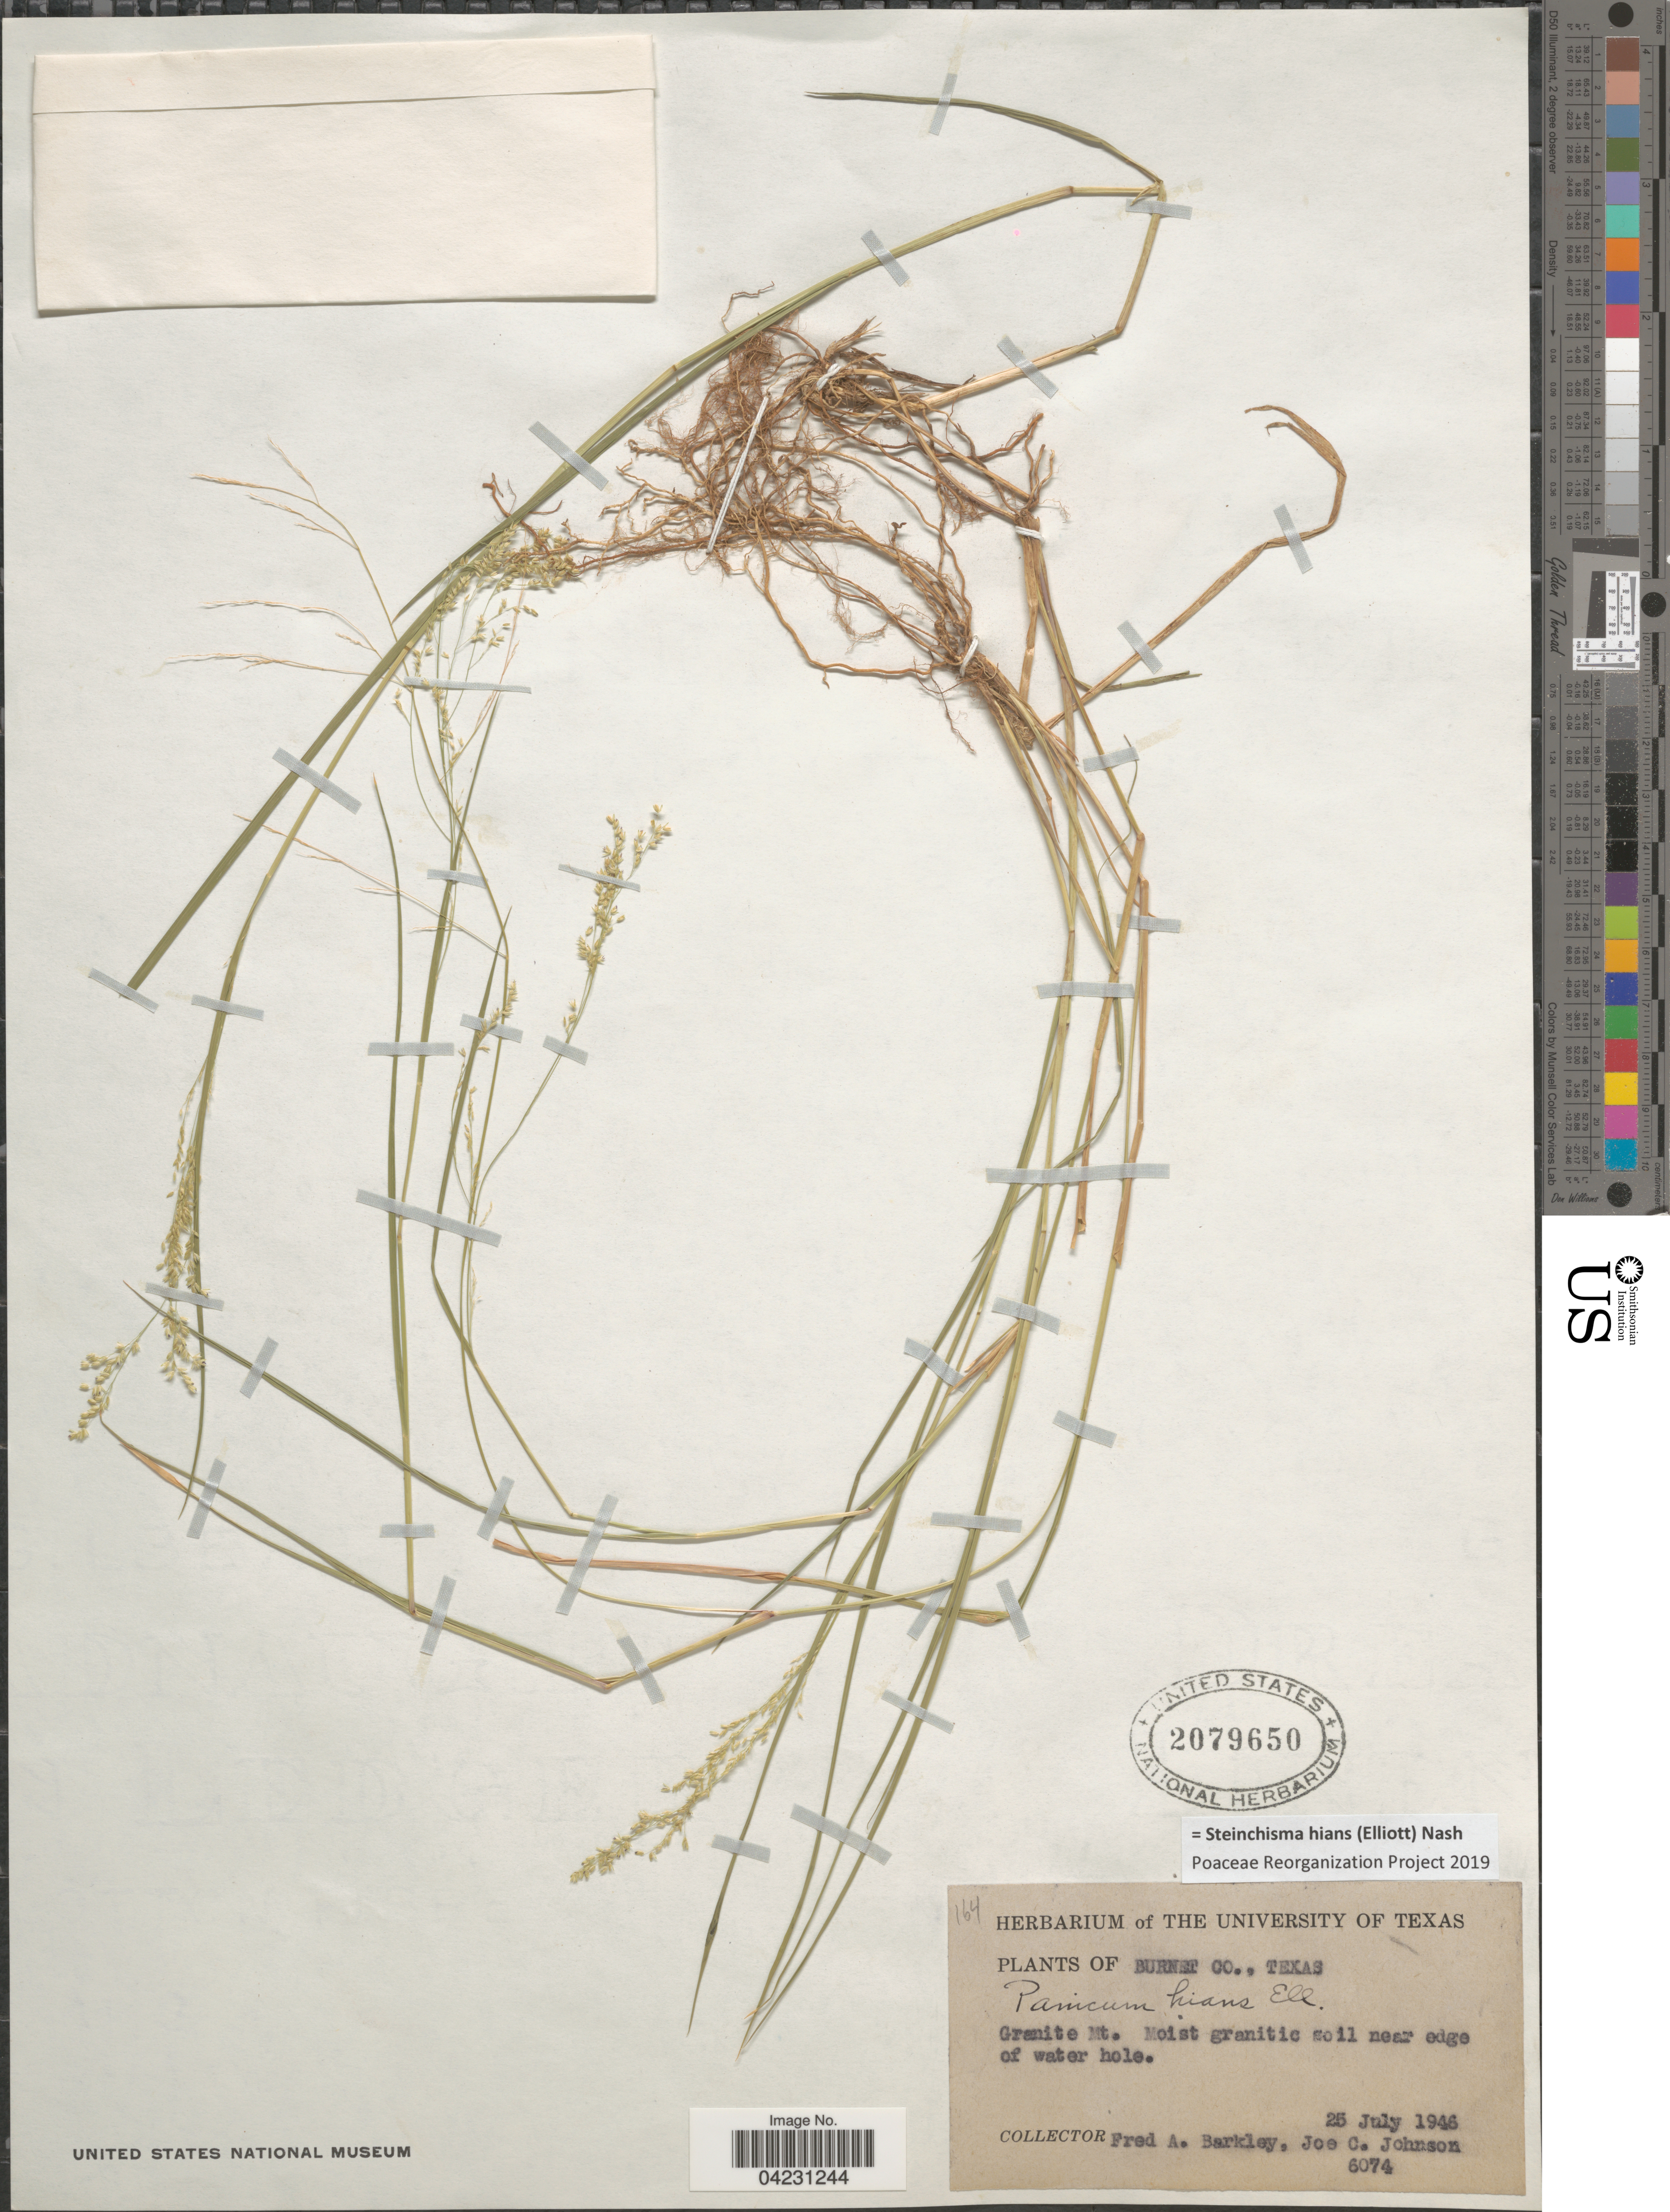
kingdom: Plantae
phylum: Tracheophyta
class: Liliopsida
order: Poales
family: Poaceae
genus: Steinchisma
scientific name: Steinchisma hians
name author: (Elliott) Nash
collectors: F. A. Barkley & J. C. Johnson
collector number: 6074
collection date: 1946-07-25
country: United States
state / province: Texas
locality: Burnet Co. Granite Mt. Moist granitic soil near edge of water hole.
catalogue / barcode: US 2079650